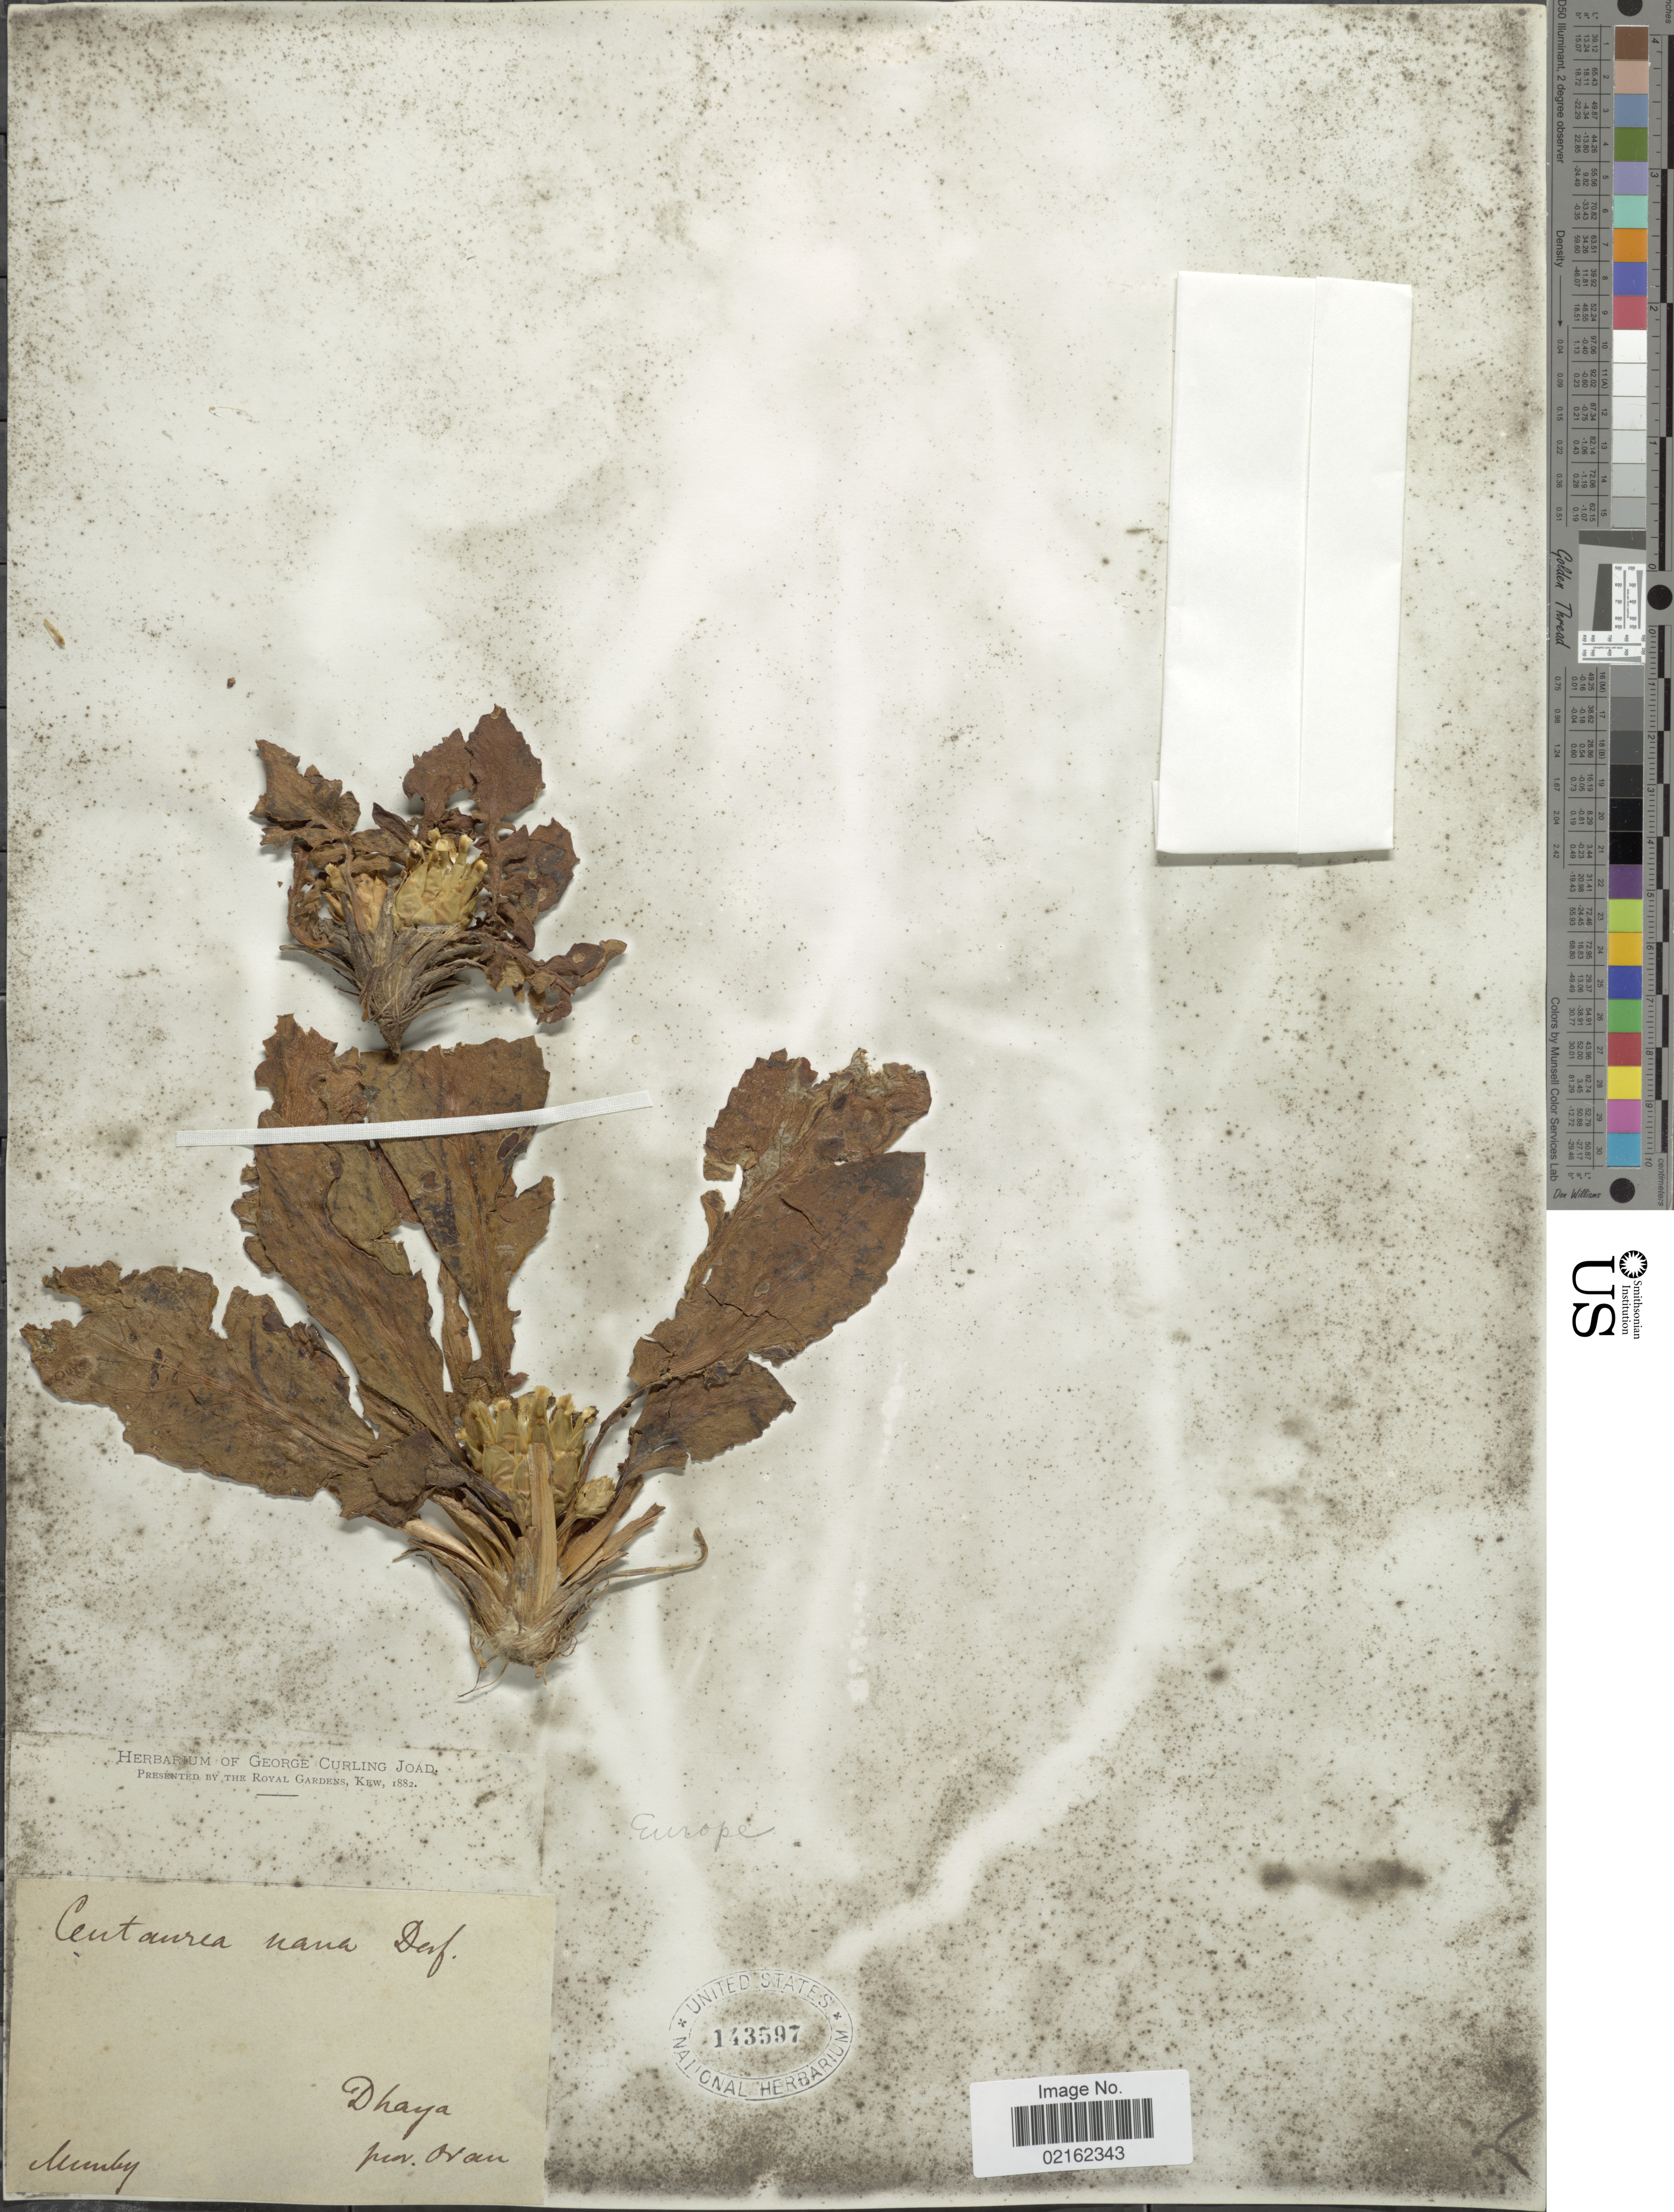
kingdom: Plantae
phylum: Tracheophyta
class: Magnoliopsida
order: Asterales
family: Asteraceae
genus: Centaurea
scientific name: Centaurea nana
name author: Desf.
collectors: Munby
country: Algeria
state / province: Oran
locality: Dhaya, prov. Oran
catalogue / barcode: US 143597